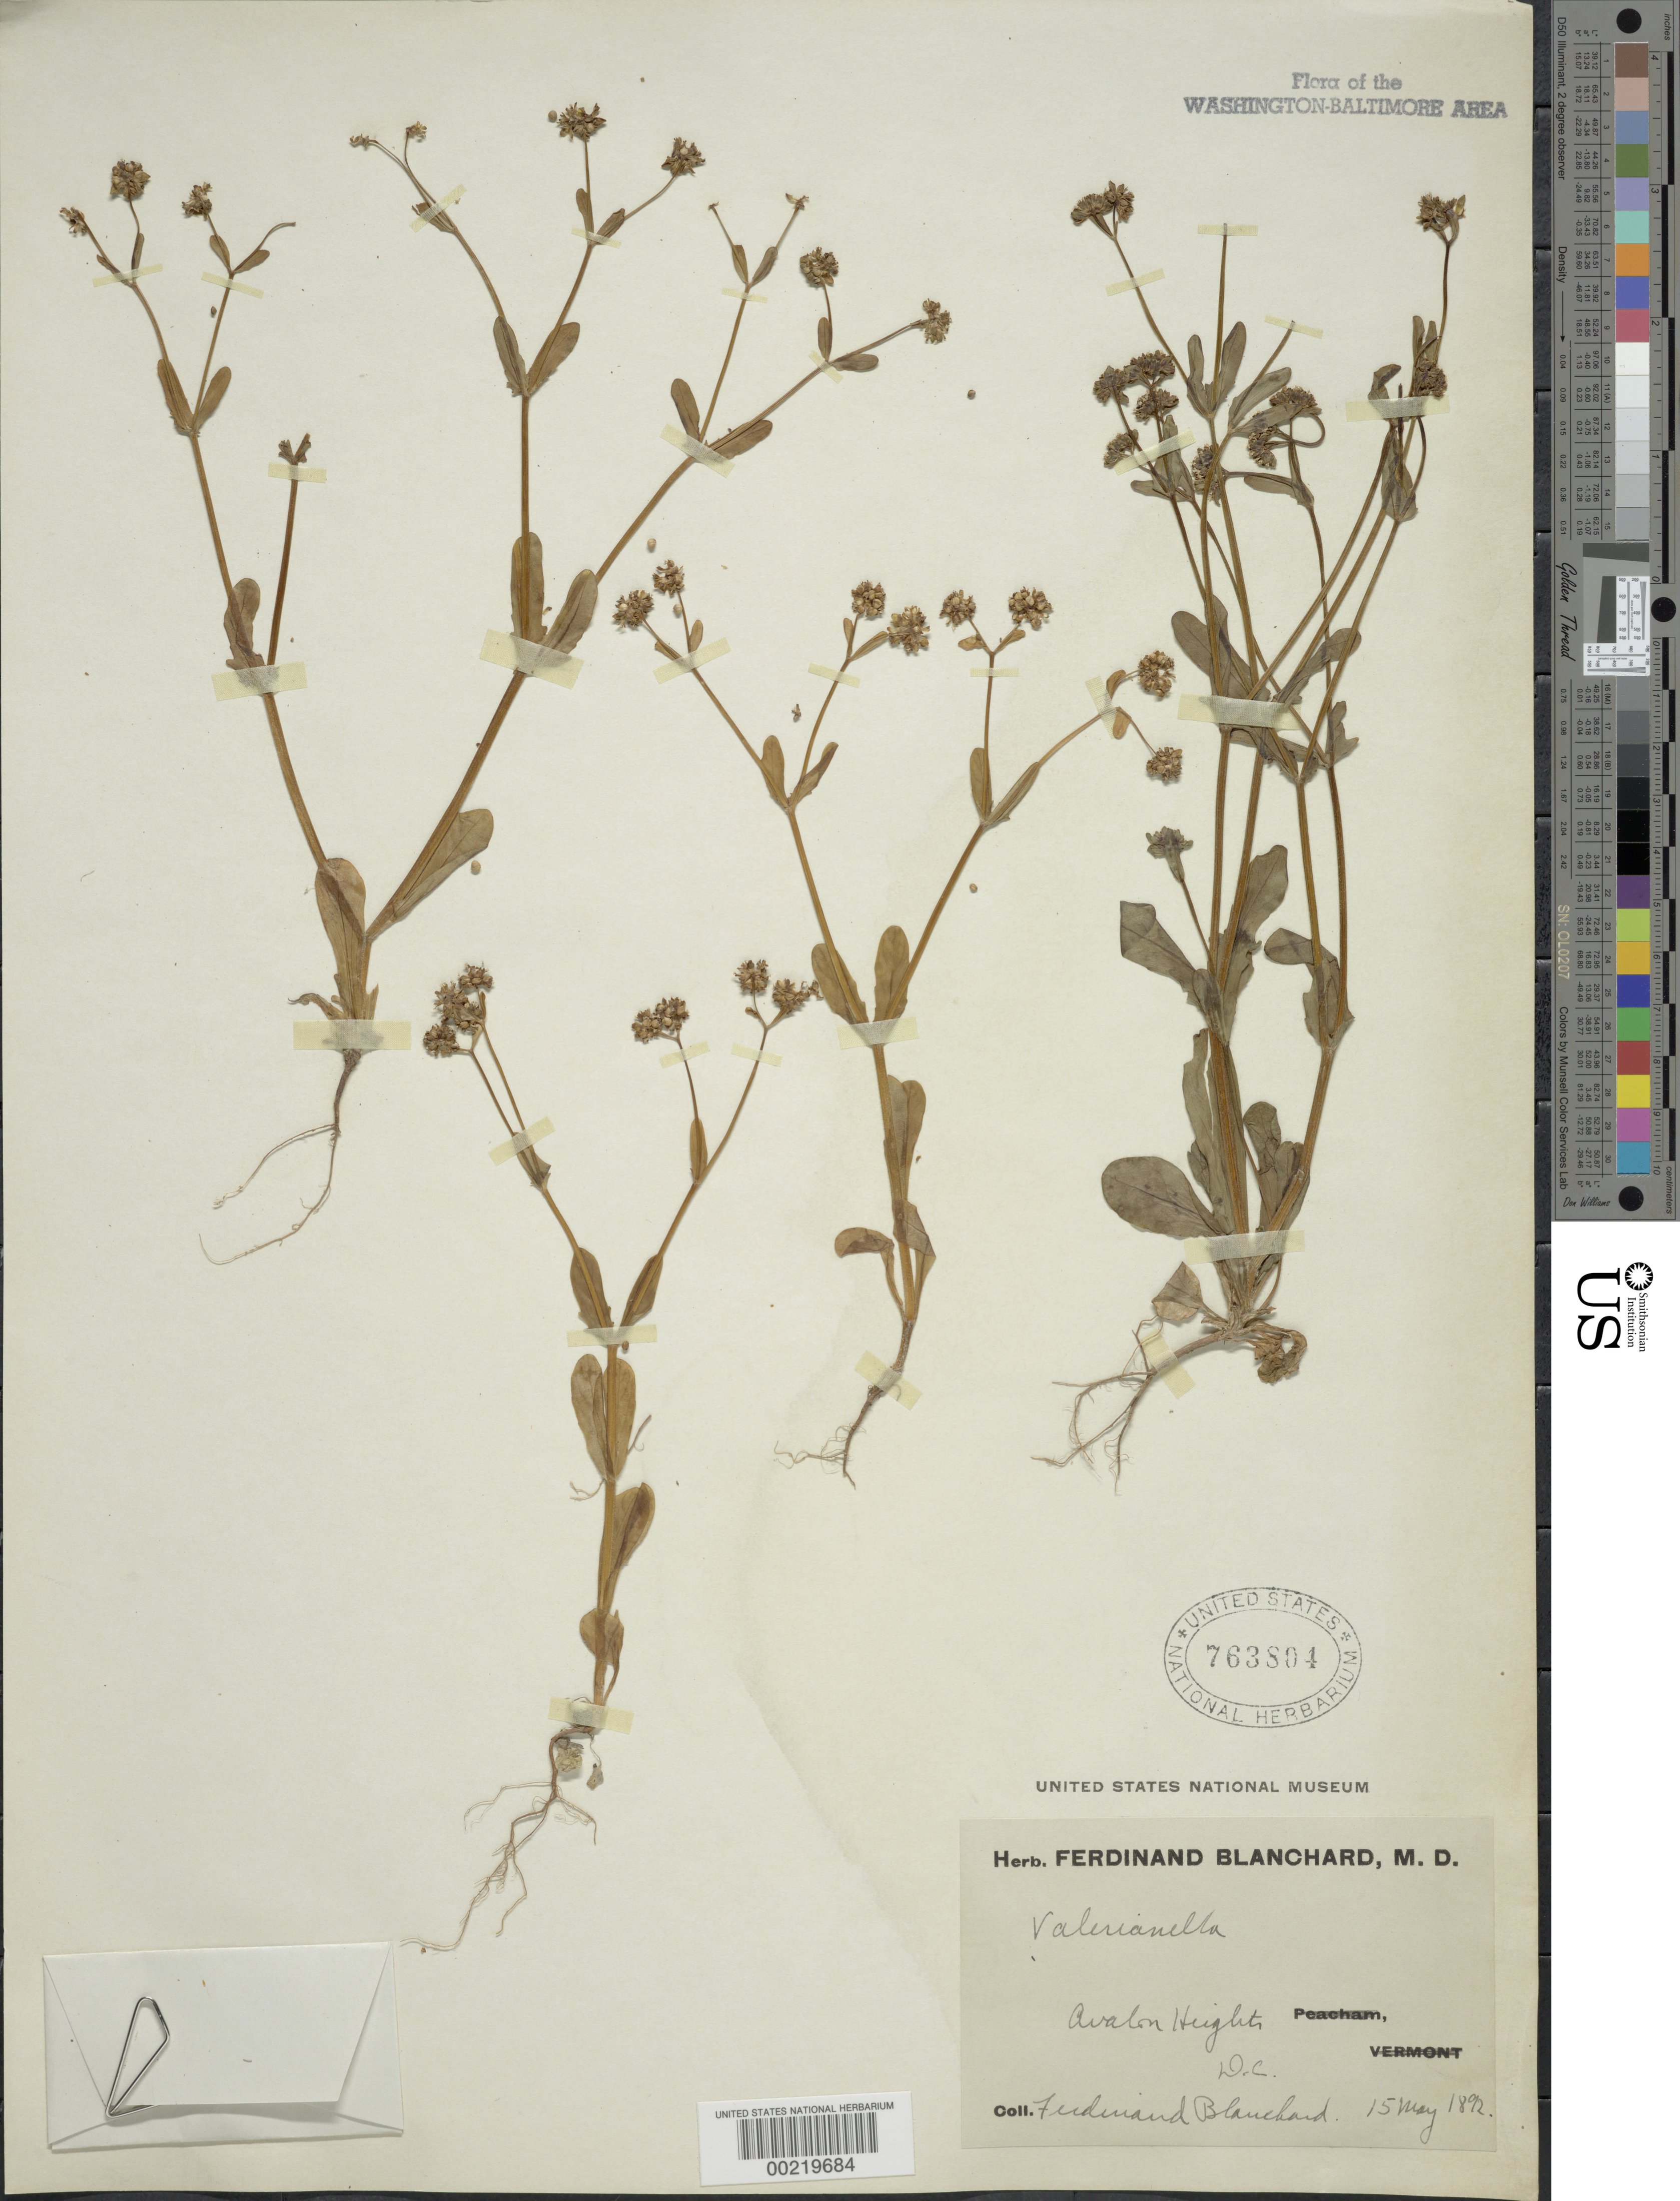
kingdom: Plantae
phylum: Tracheophyta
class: Magnoliopsida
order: Dipsacales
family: Caprifoliaceae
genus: Valerianella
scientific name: Valerianella sp.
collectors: F. Blanchard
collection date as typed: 15 May 1892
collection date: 1892-05-15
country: United States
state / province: District of Columbia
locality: Avalon Heights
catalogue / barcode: US 763804